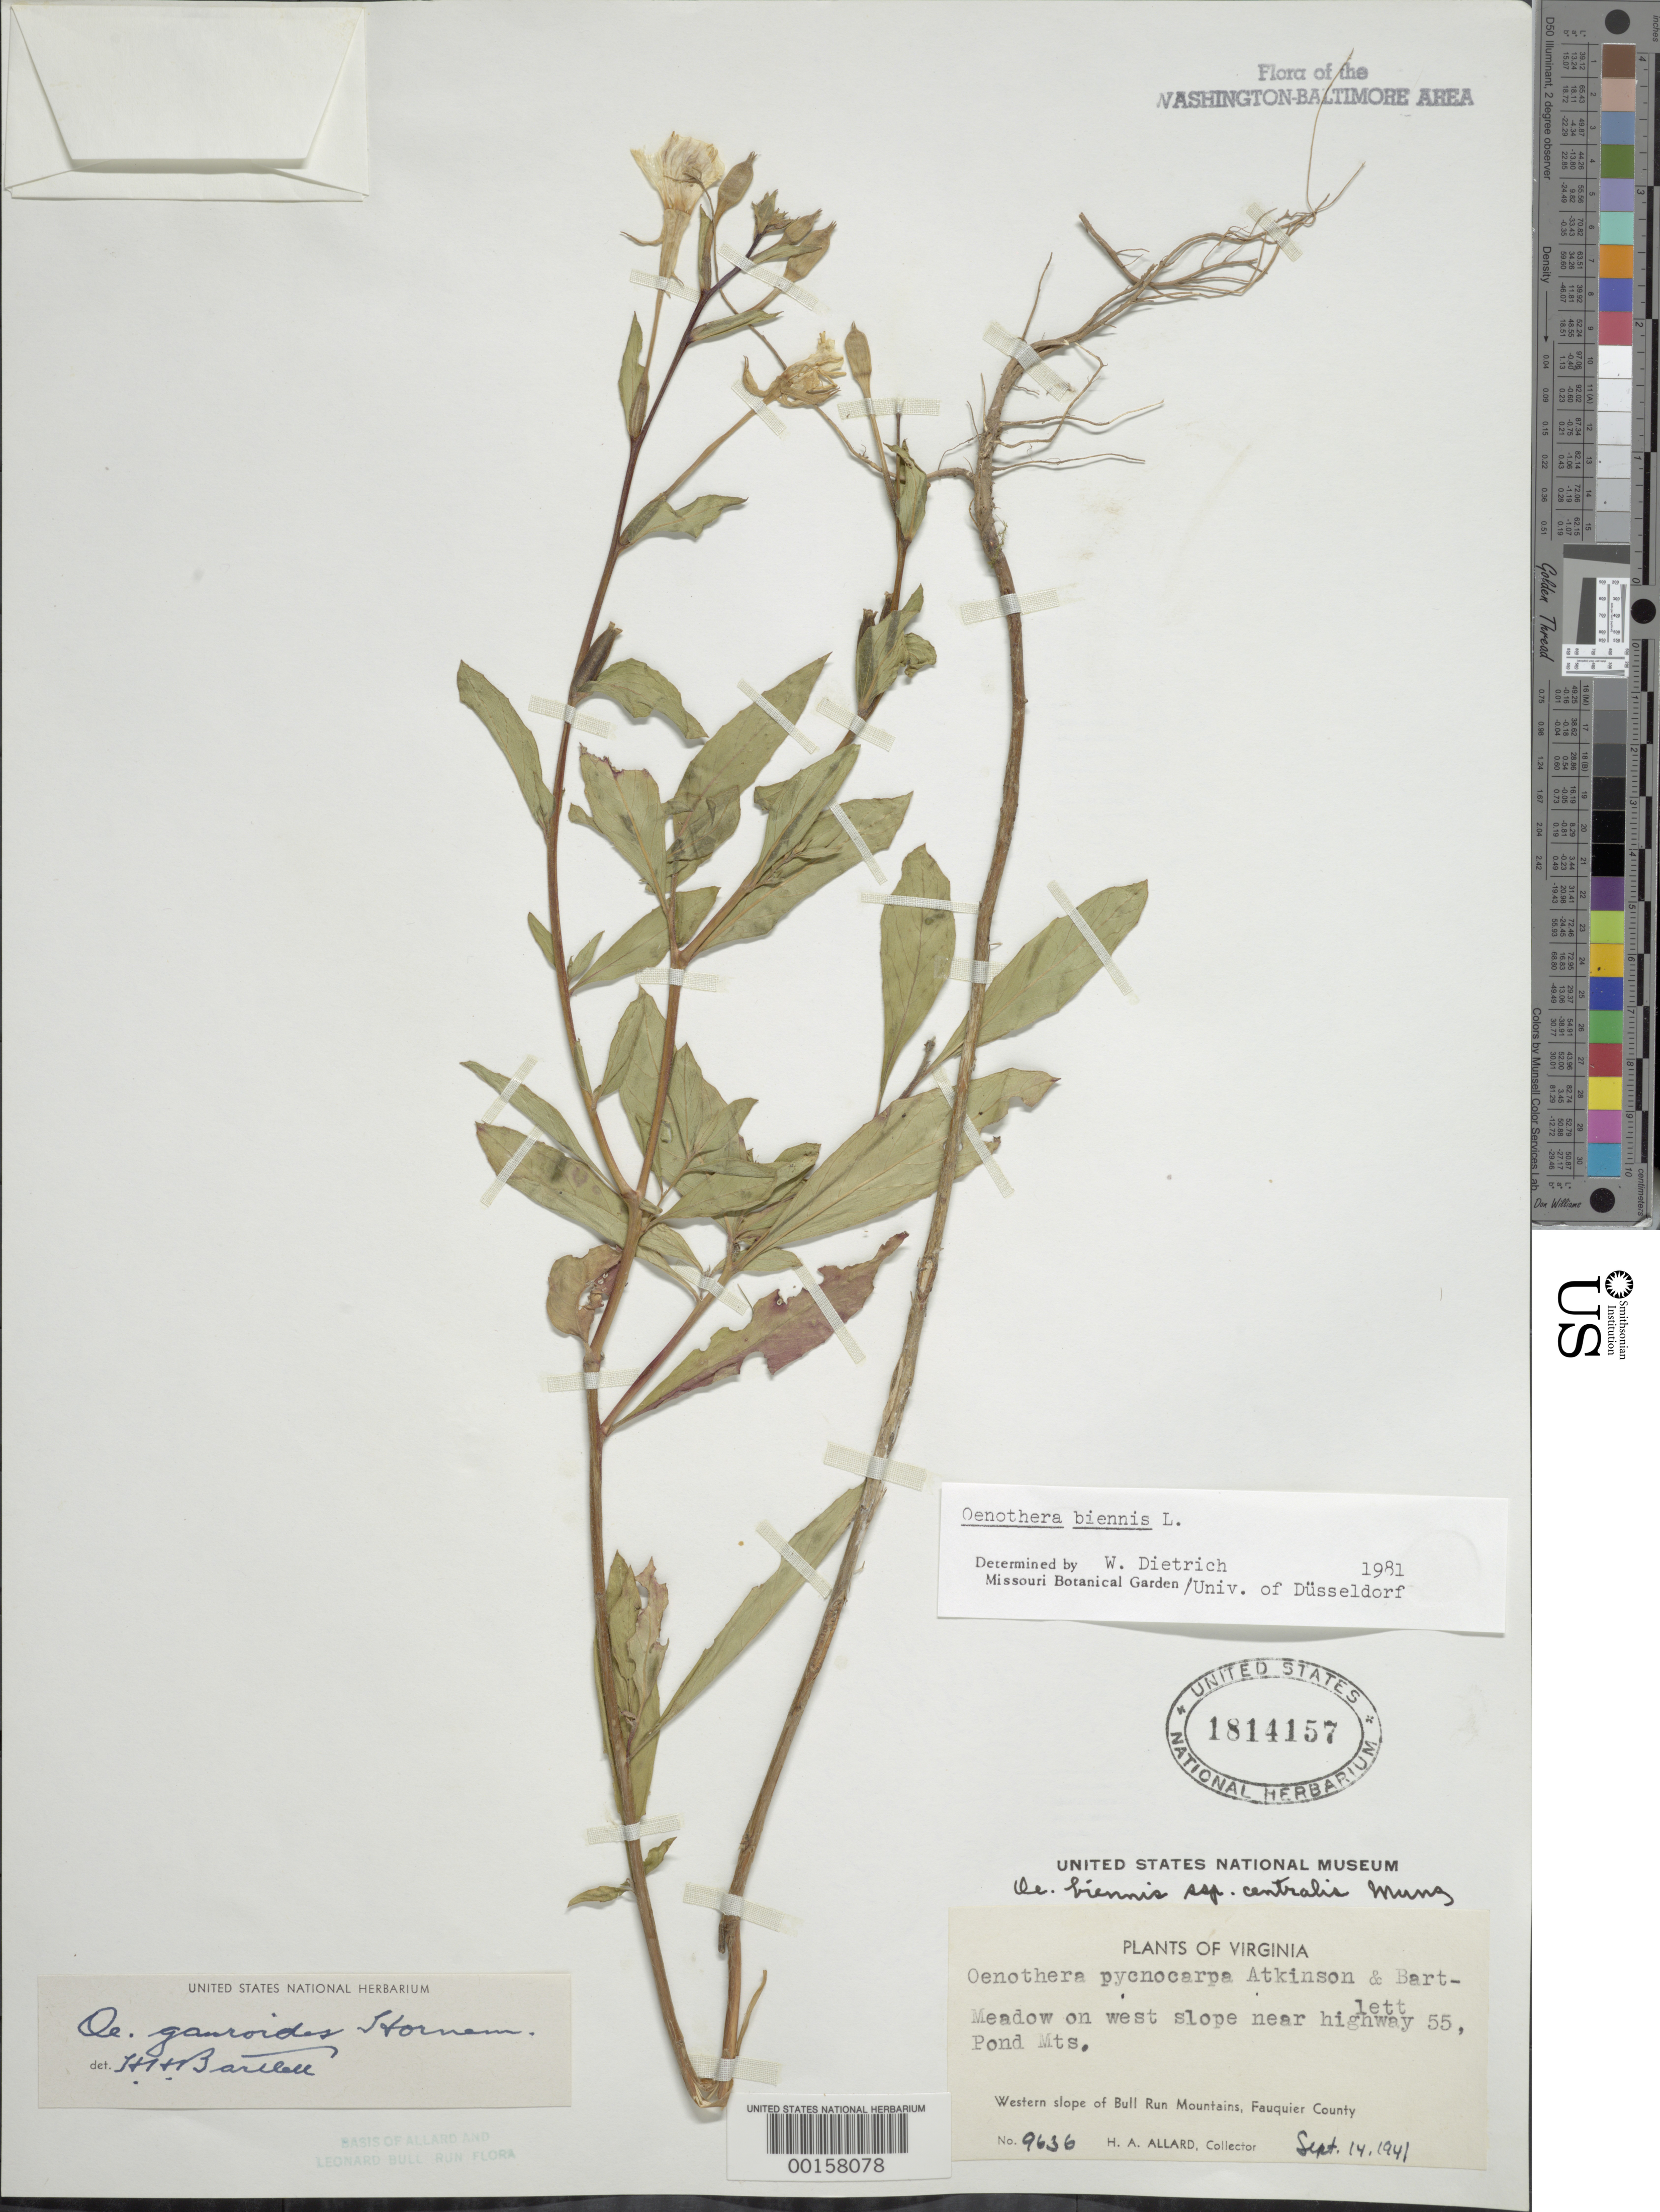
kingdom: Plantae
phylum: Tracheophyta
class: Magnoliopsida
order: Myrtales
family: Onagraceae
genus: Oenothera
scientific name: Oenothera biennis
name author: L.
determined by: Dietrich, W.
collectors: H. A. Allard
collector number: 9636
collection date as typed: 14 Sep 1941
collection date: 1941-09-14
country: United States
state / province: Virginia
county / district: Fauquier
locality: Mountains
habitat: Meadow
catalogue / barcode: US 1814157